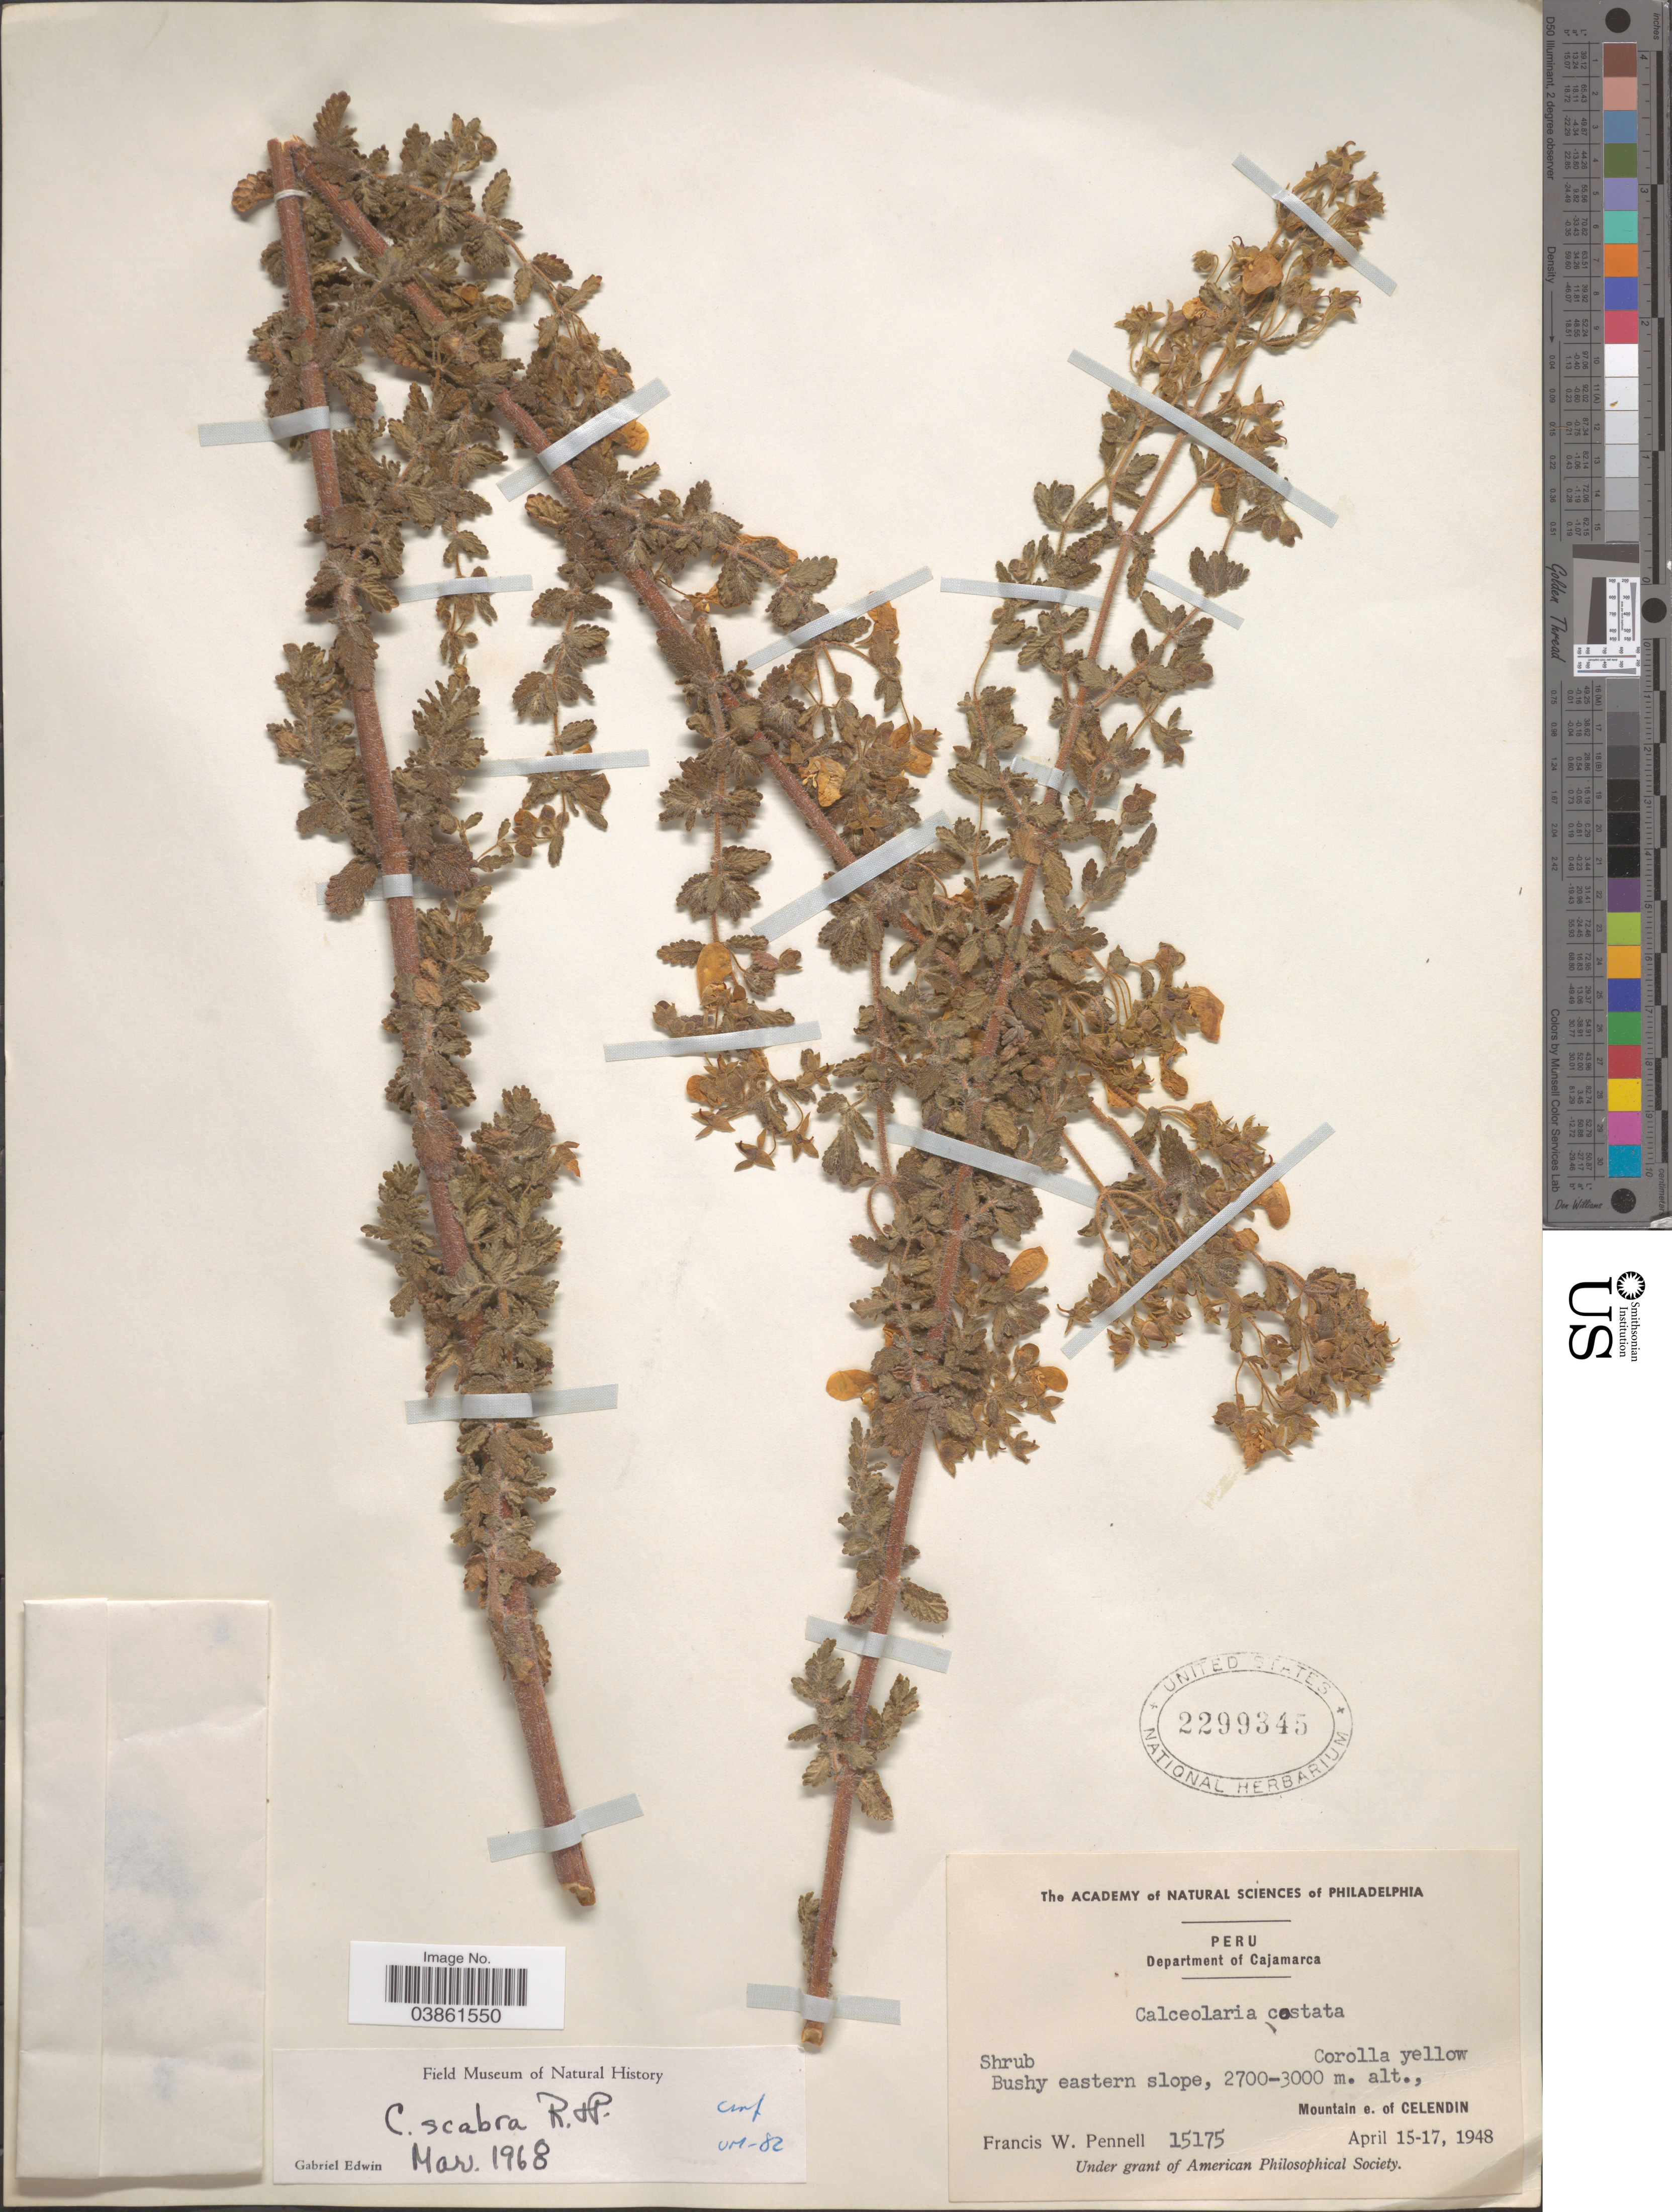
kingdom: Plantae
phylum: Tracheophyta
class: Magnoliopsida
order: Lamiales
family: Calceolariaceae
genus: Calceolaria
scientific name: Calceolaria scabra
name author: Ruiz & Pav.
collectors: F. W. Pennell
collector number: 15175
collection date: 1948-04-15/1948-04-17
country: Peru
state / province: Cajamarca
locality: Department of Cajamarca. Bushy eastern slope, Mountain e. of Celendin.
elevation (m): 2700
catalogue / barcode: US 2299345